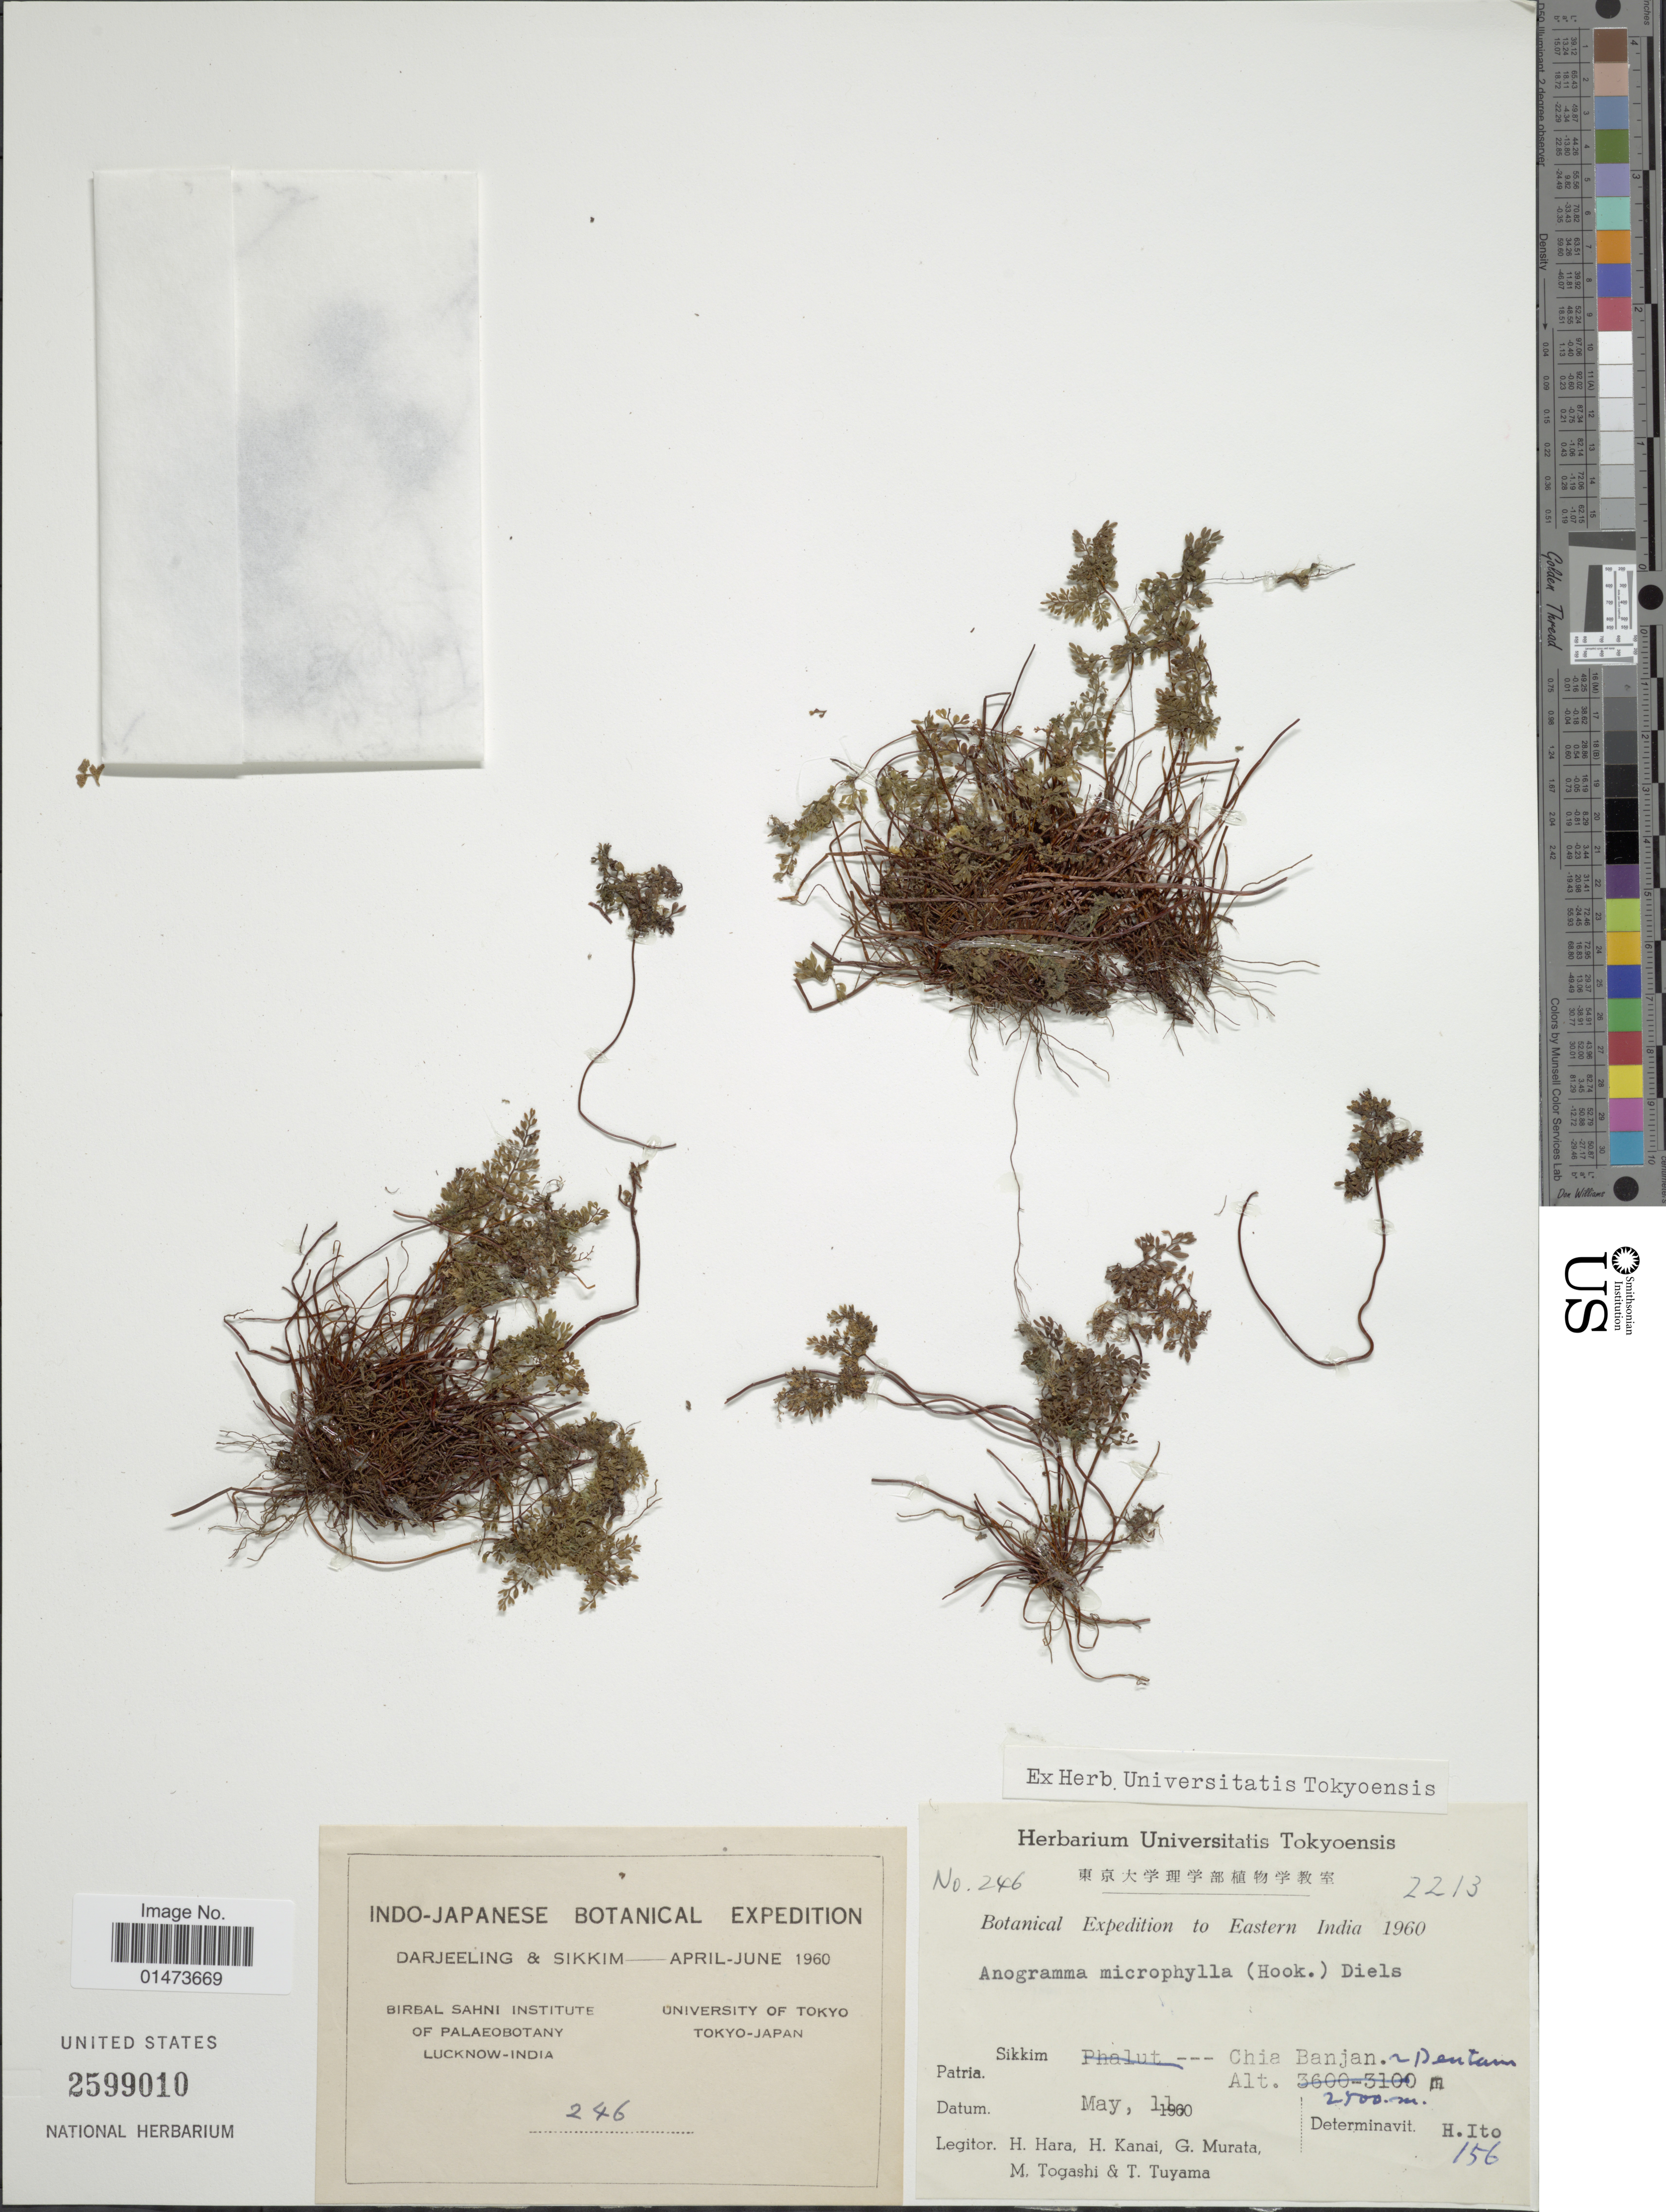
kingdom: Plantae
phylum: Tracheophyta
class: Polypodiopsida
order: Polypodiales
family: Pteridaceae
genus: Anogramma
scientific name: Anogramma leptophylla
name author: (L.) Link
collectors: H. Hara, H. Kanai, G. Murata & M. Togashi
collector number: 246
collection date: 1911-05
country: India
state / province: Sikkim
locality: Eastern India, Chia Banjan, Dentam, Sikkim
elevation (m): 2500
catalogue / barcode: US 2599010